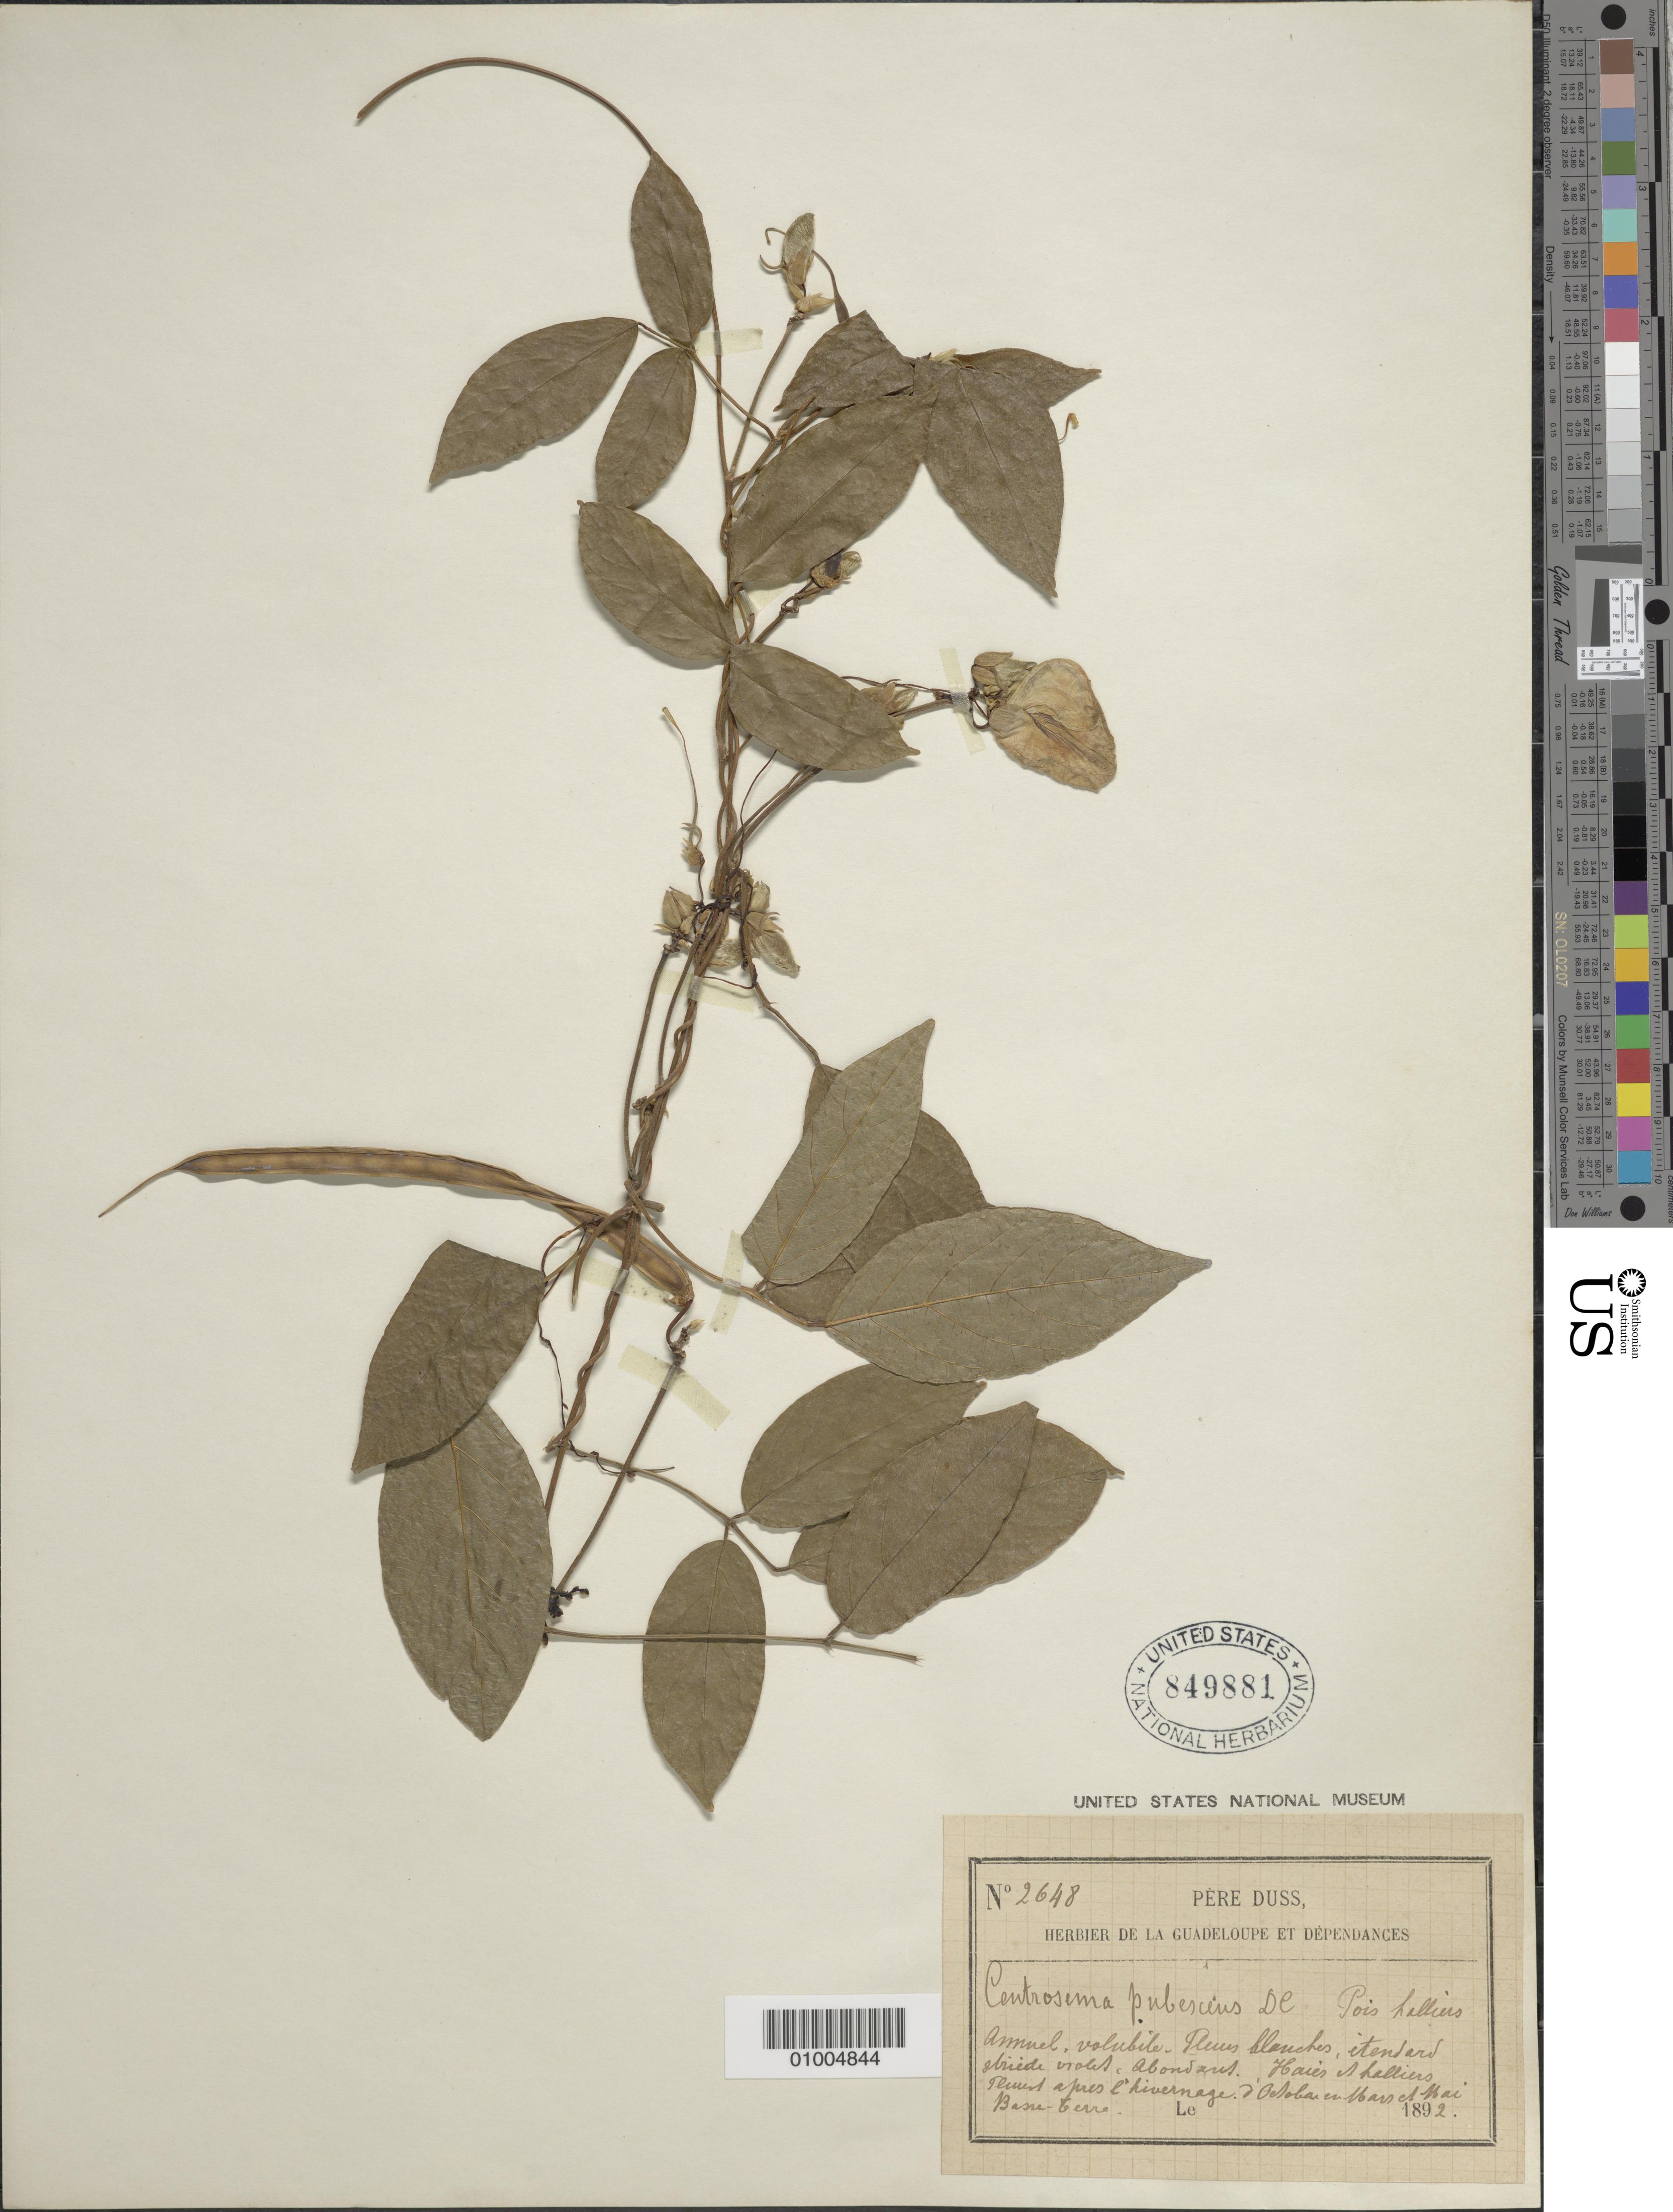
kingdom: Plantae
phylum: Tracheophyta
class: Magnoliopsida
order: Fabales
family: Fabaceae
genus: Centrosema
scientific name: Centrosema pubescens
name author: Benth.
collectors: Père Duss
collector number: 2648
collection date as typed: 1892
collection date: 1892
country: Guadeloupe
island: Basse Terre [Guadeloupe]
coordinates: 0 N, 0 E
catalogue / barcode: US 849881